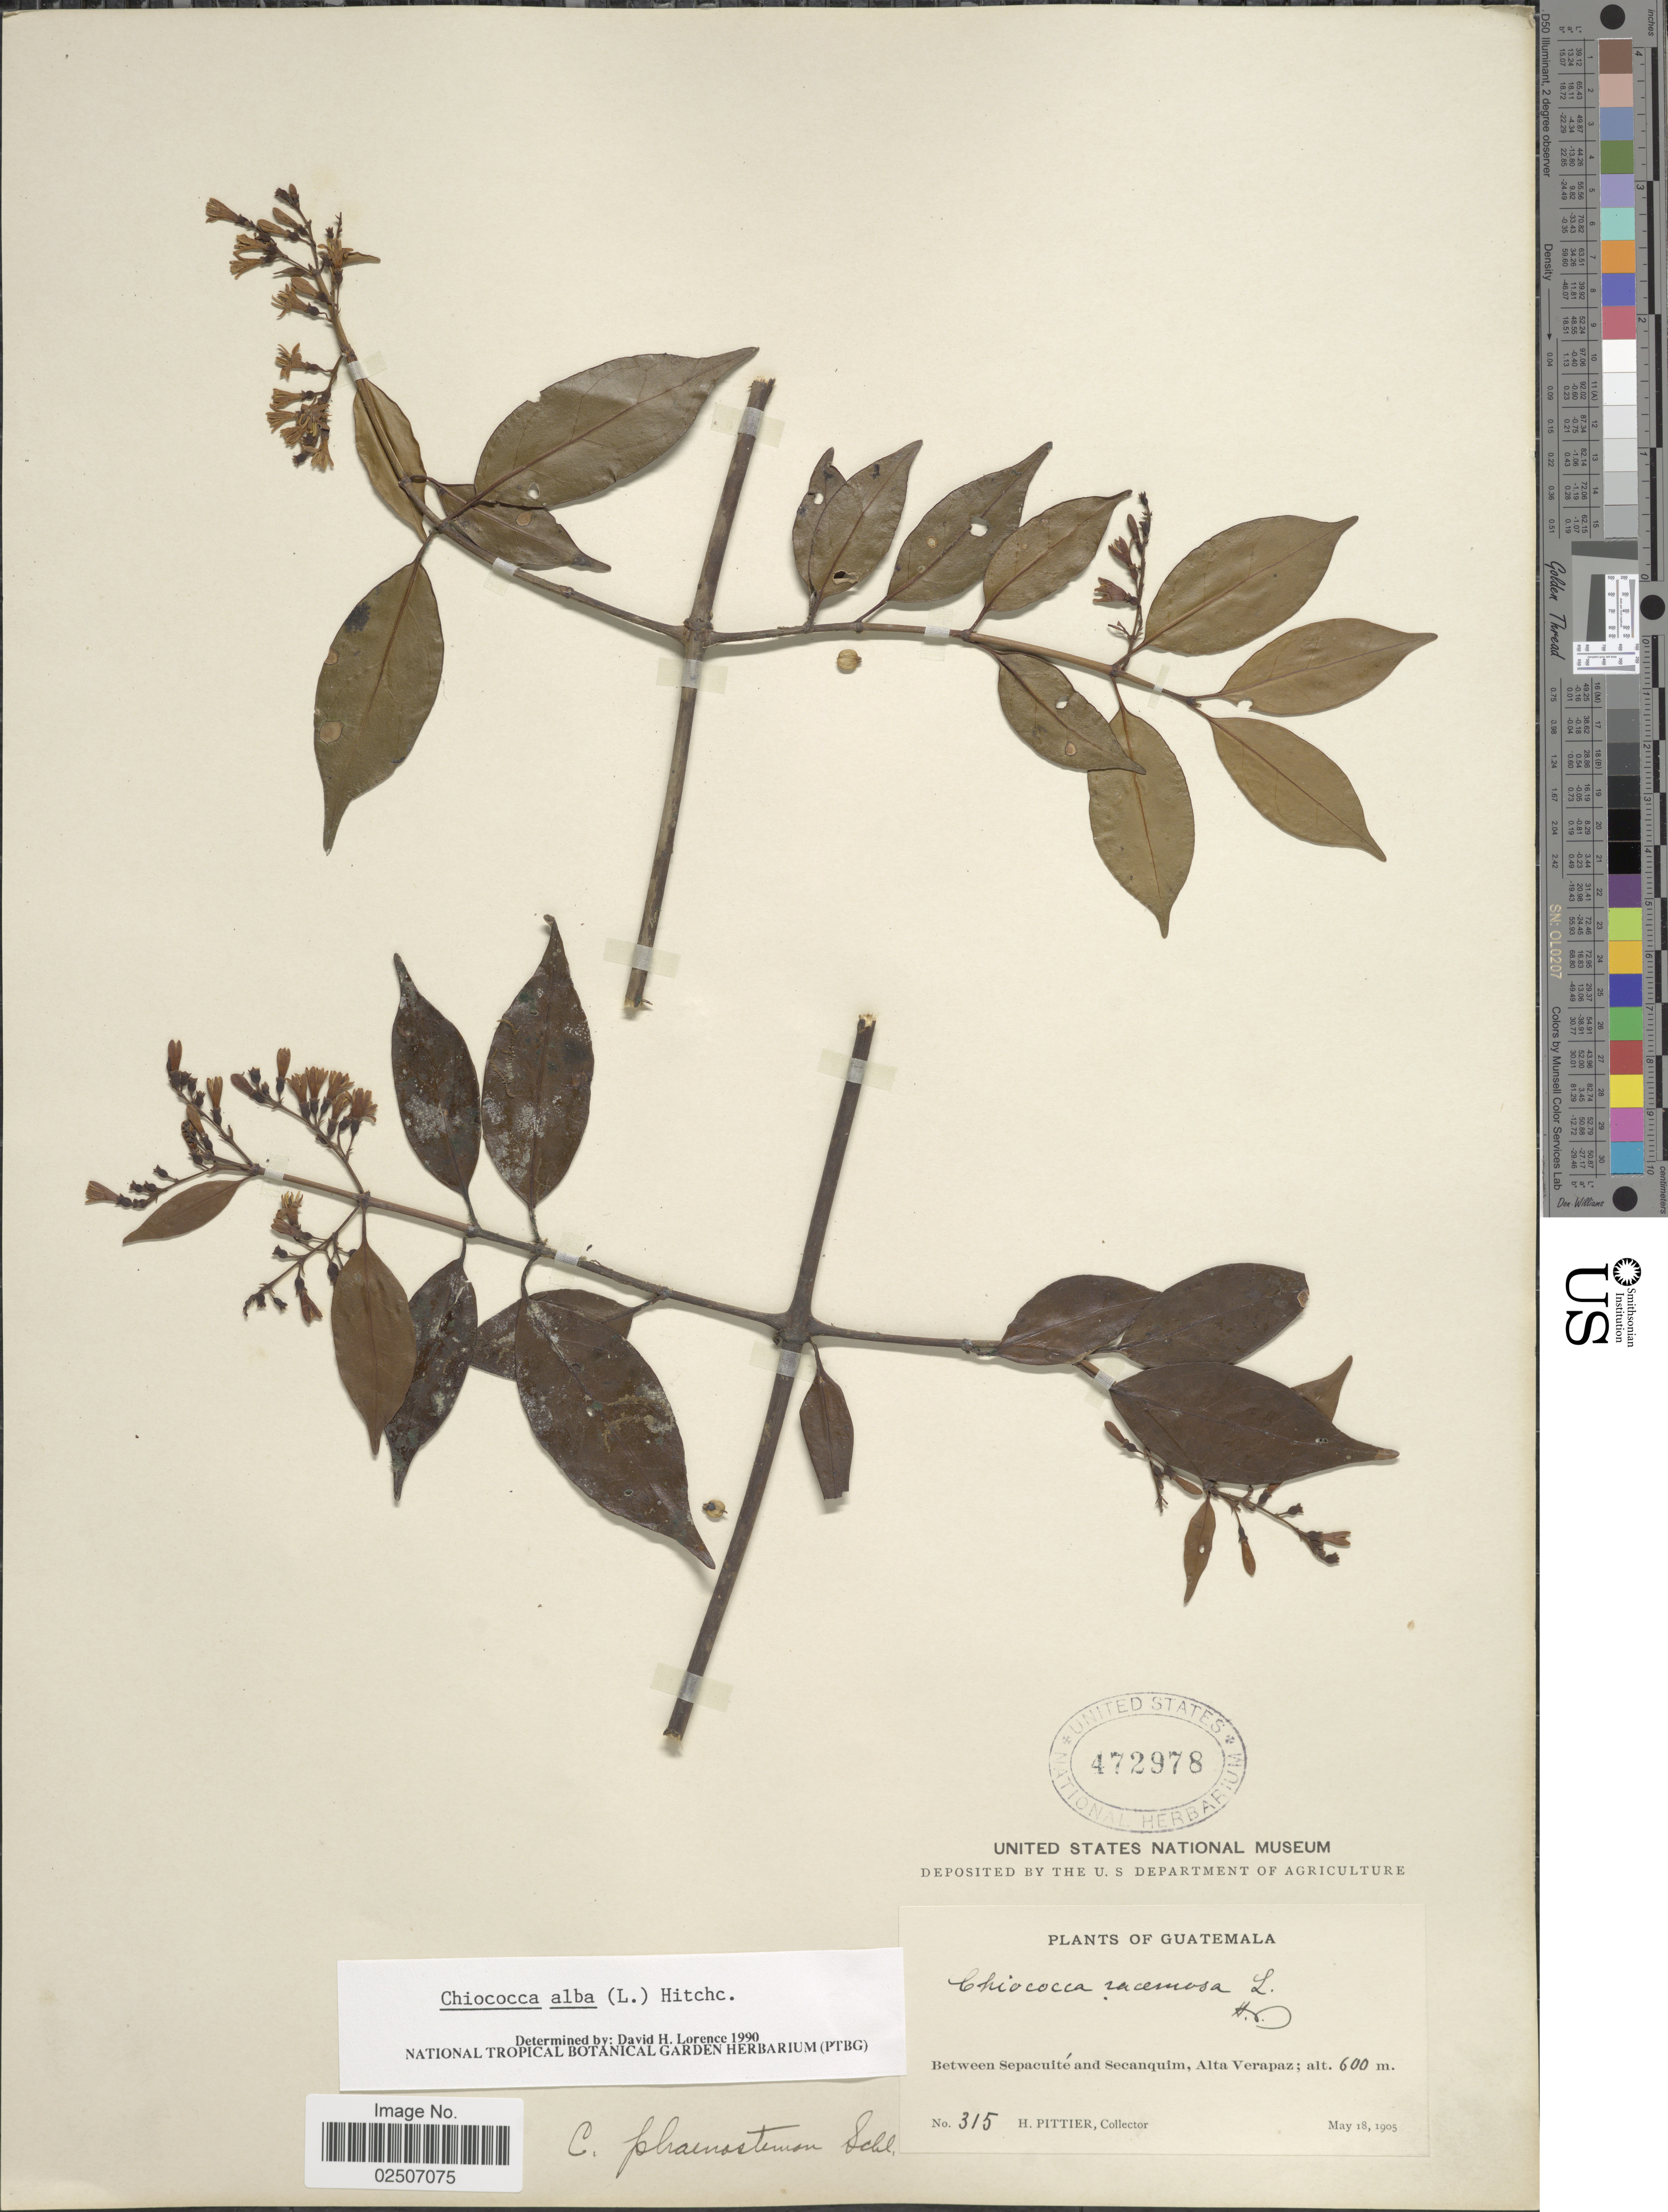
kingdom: Plantae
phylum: Tracheophyta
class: Magnoliopsida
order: Gentianales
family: Rubiaceae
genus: Chiococca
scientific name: Chiococca alba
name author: (L.) Hitchc.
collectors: H. F. Pittier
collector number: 315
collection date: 1905-05-18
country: Guatemala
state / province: Alta Verapaz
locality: Between Sepacuite and Secanquim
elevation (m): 600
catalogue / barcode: US 472978